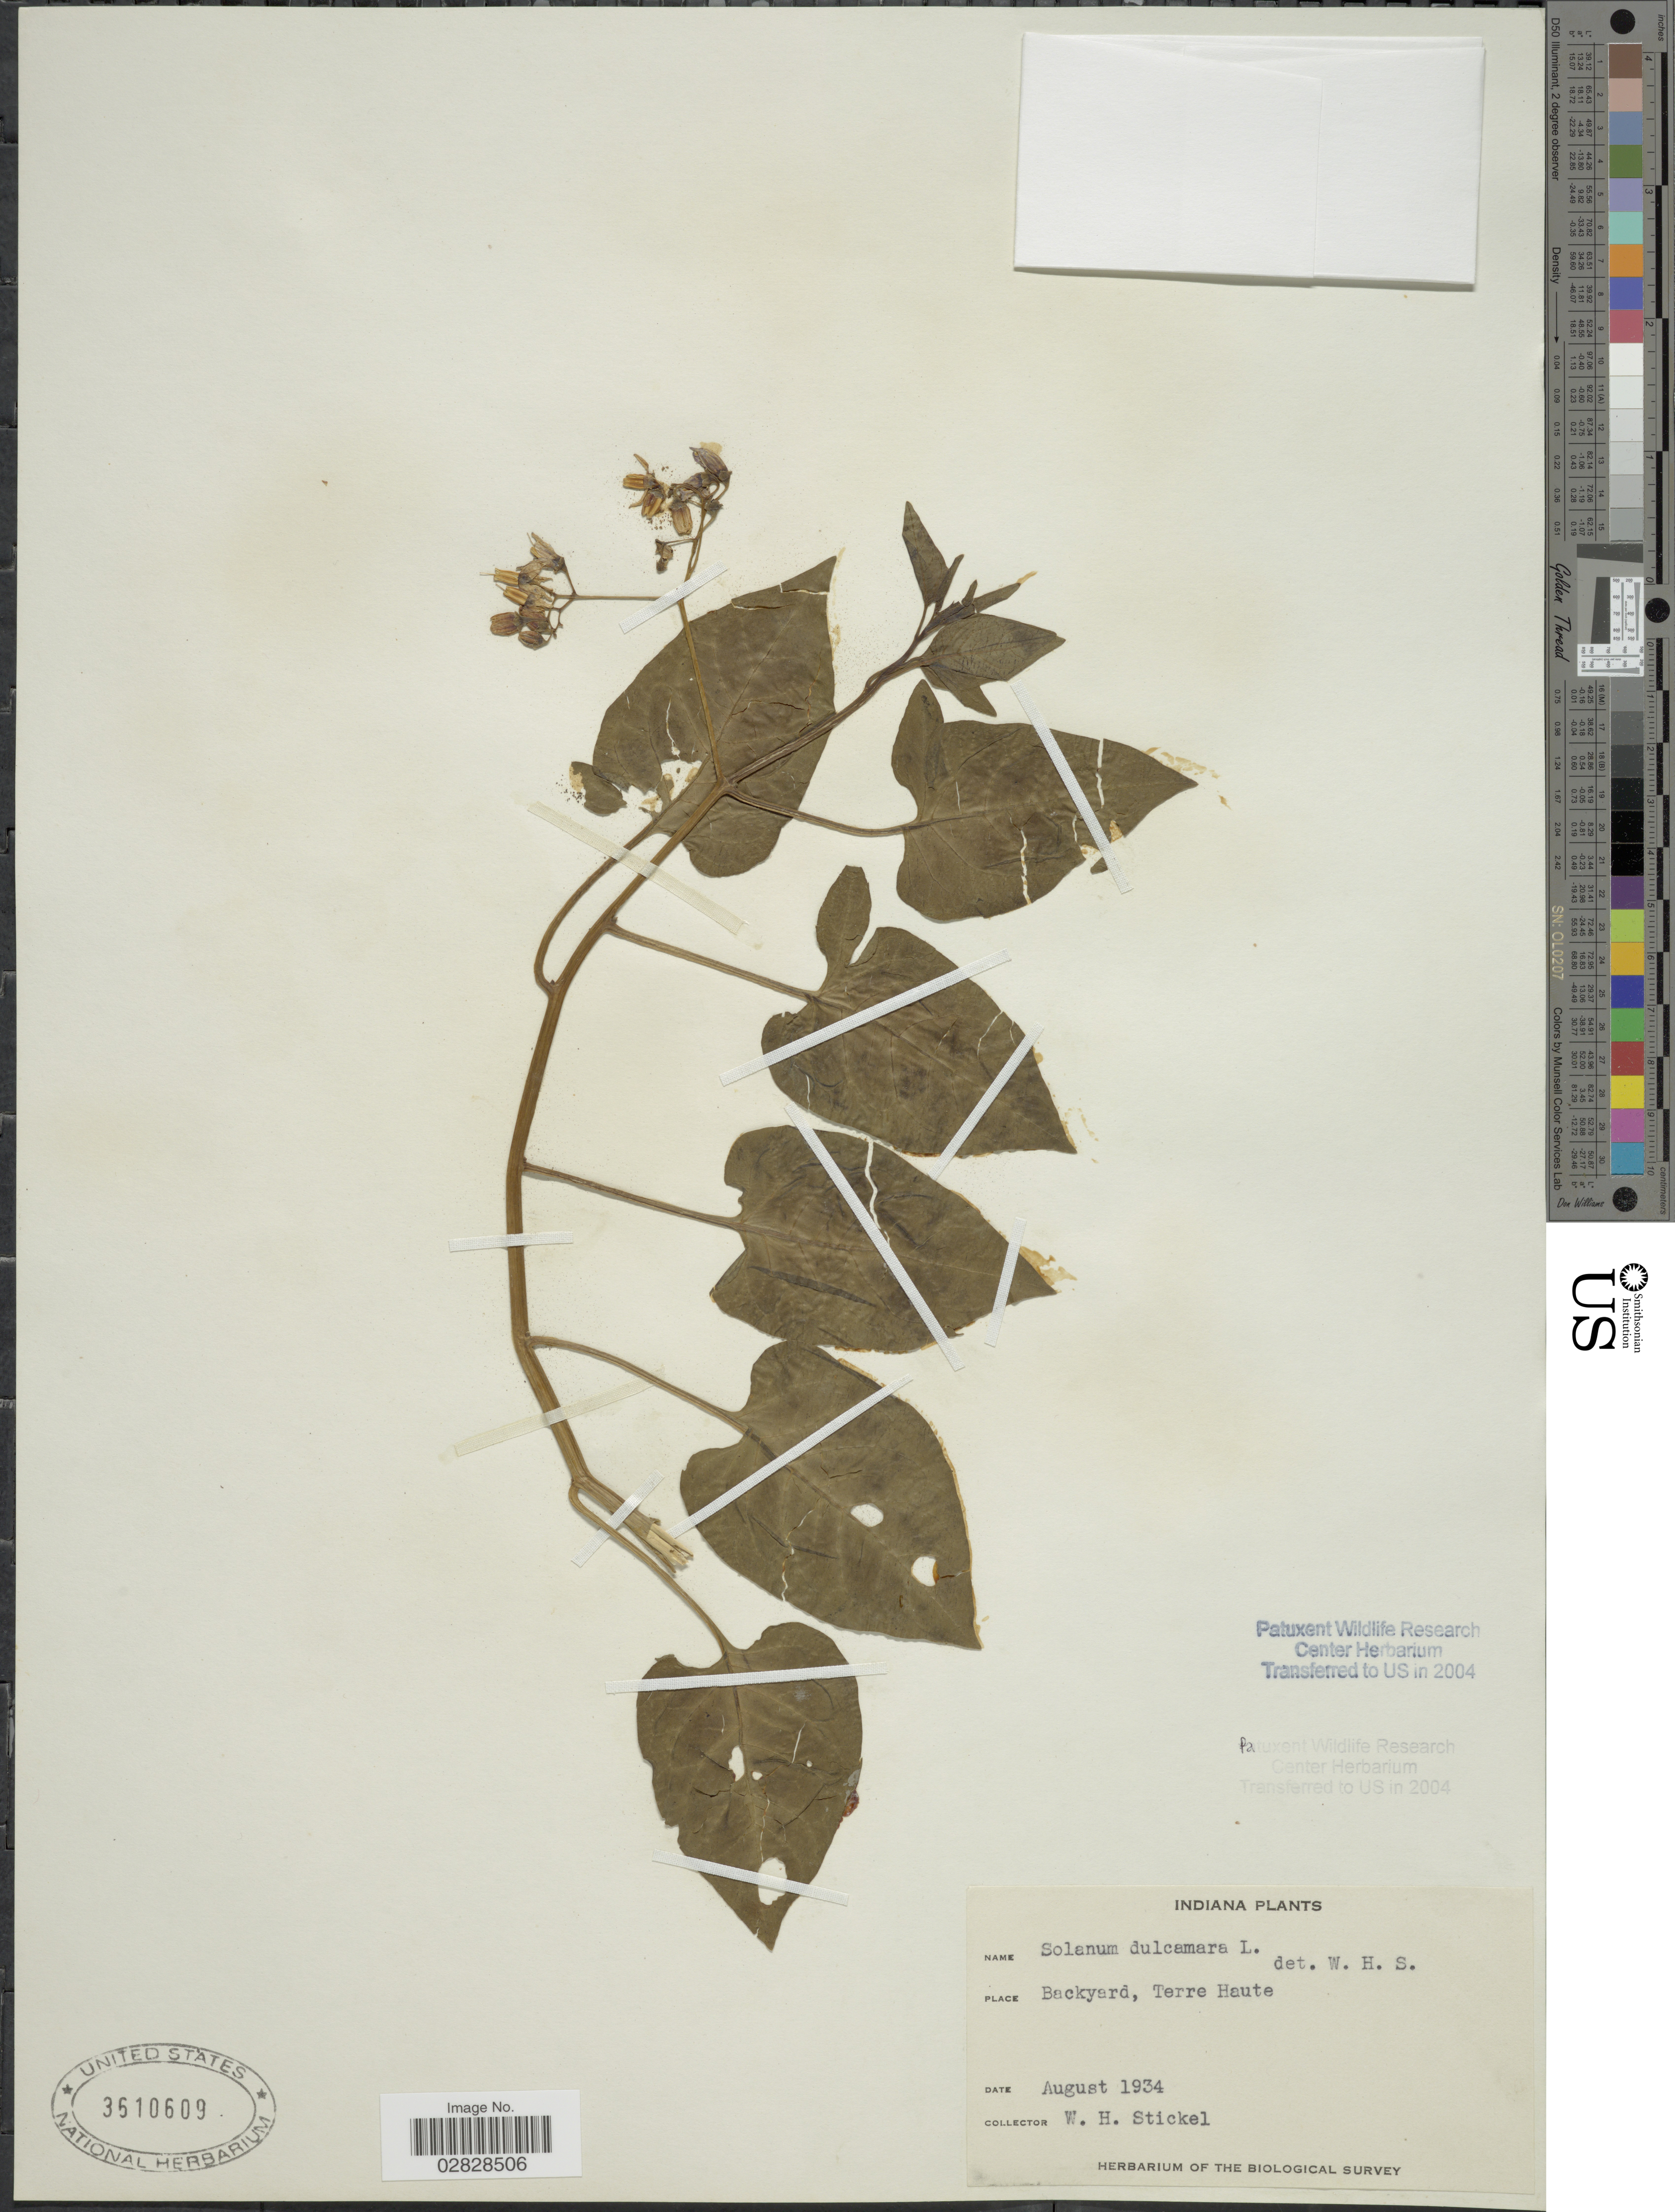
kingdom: Plantae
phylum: Tracheophyta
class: Magnoliopsida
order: Solanales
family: Solanaceae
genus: Solanum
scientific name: Solanum dulcamara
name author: L.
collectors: W. Stickel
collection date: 1934-08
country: United States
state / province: Indiana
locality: Backyard, Terre Haute.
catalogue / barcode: US 3610609